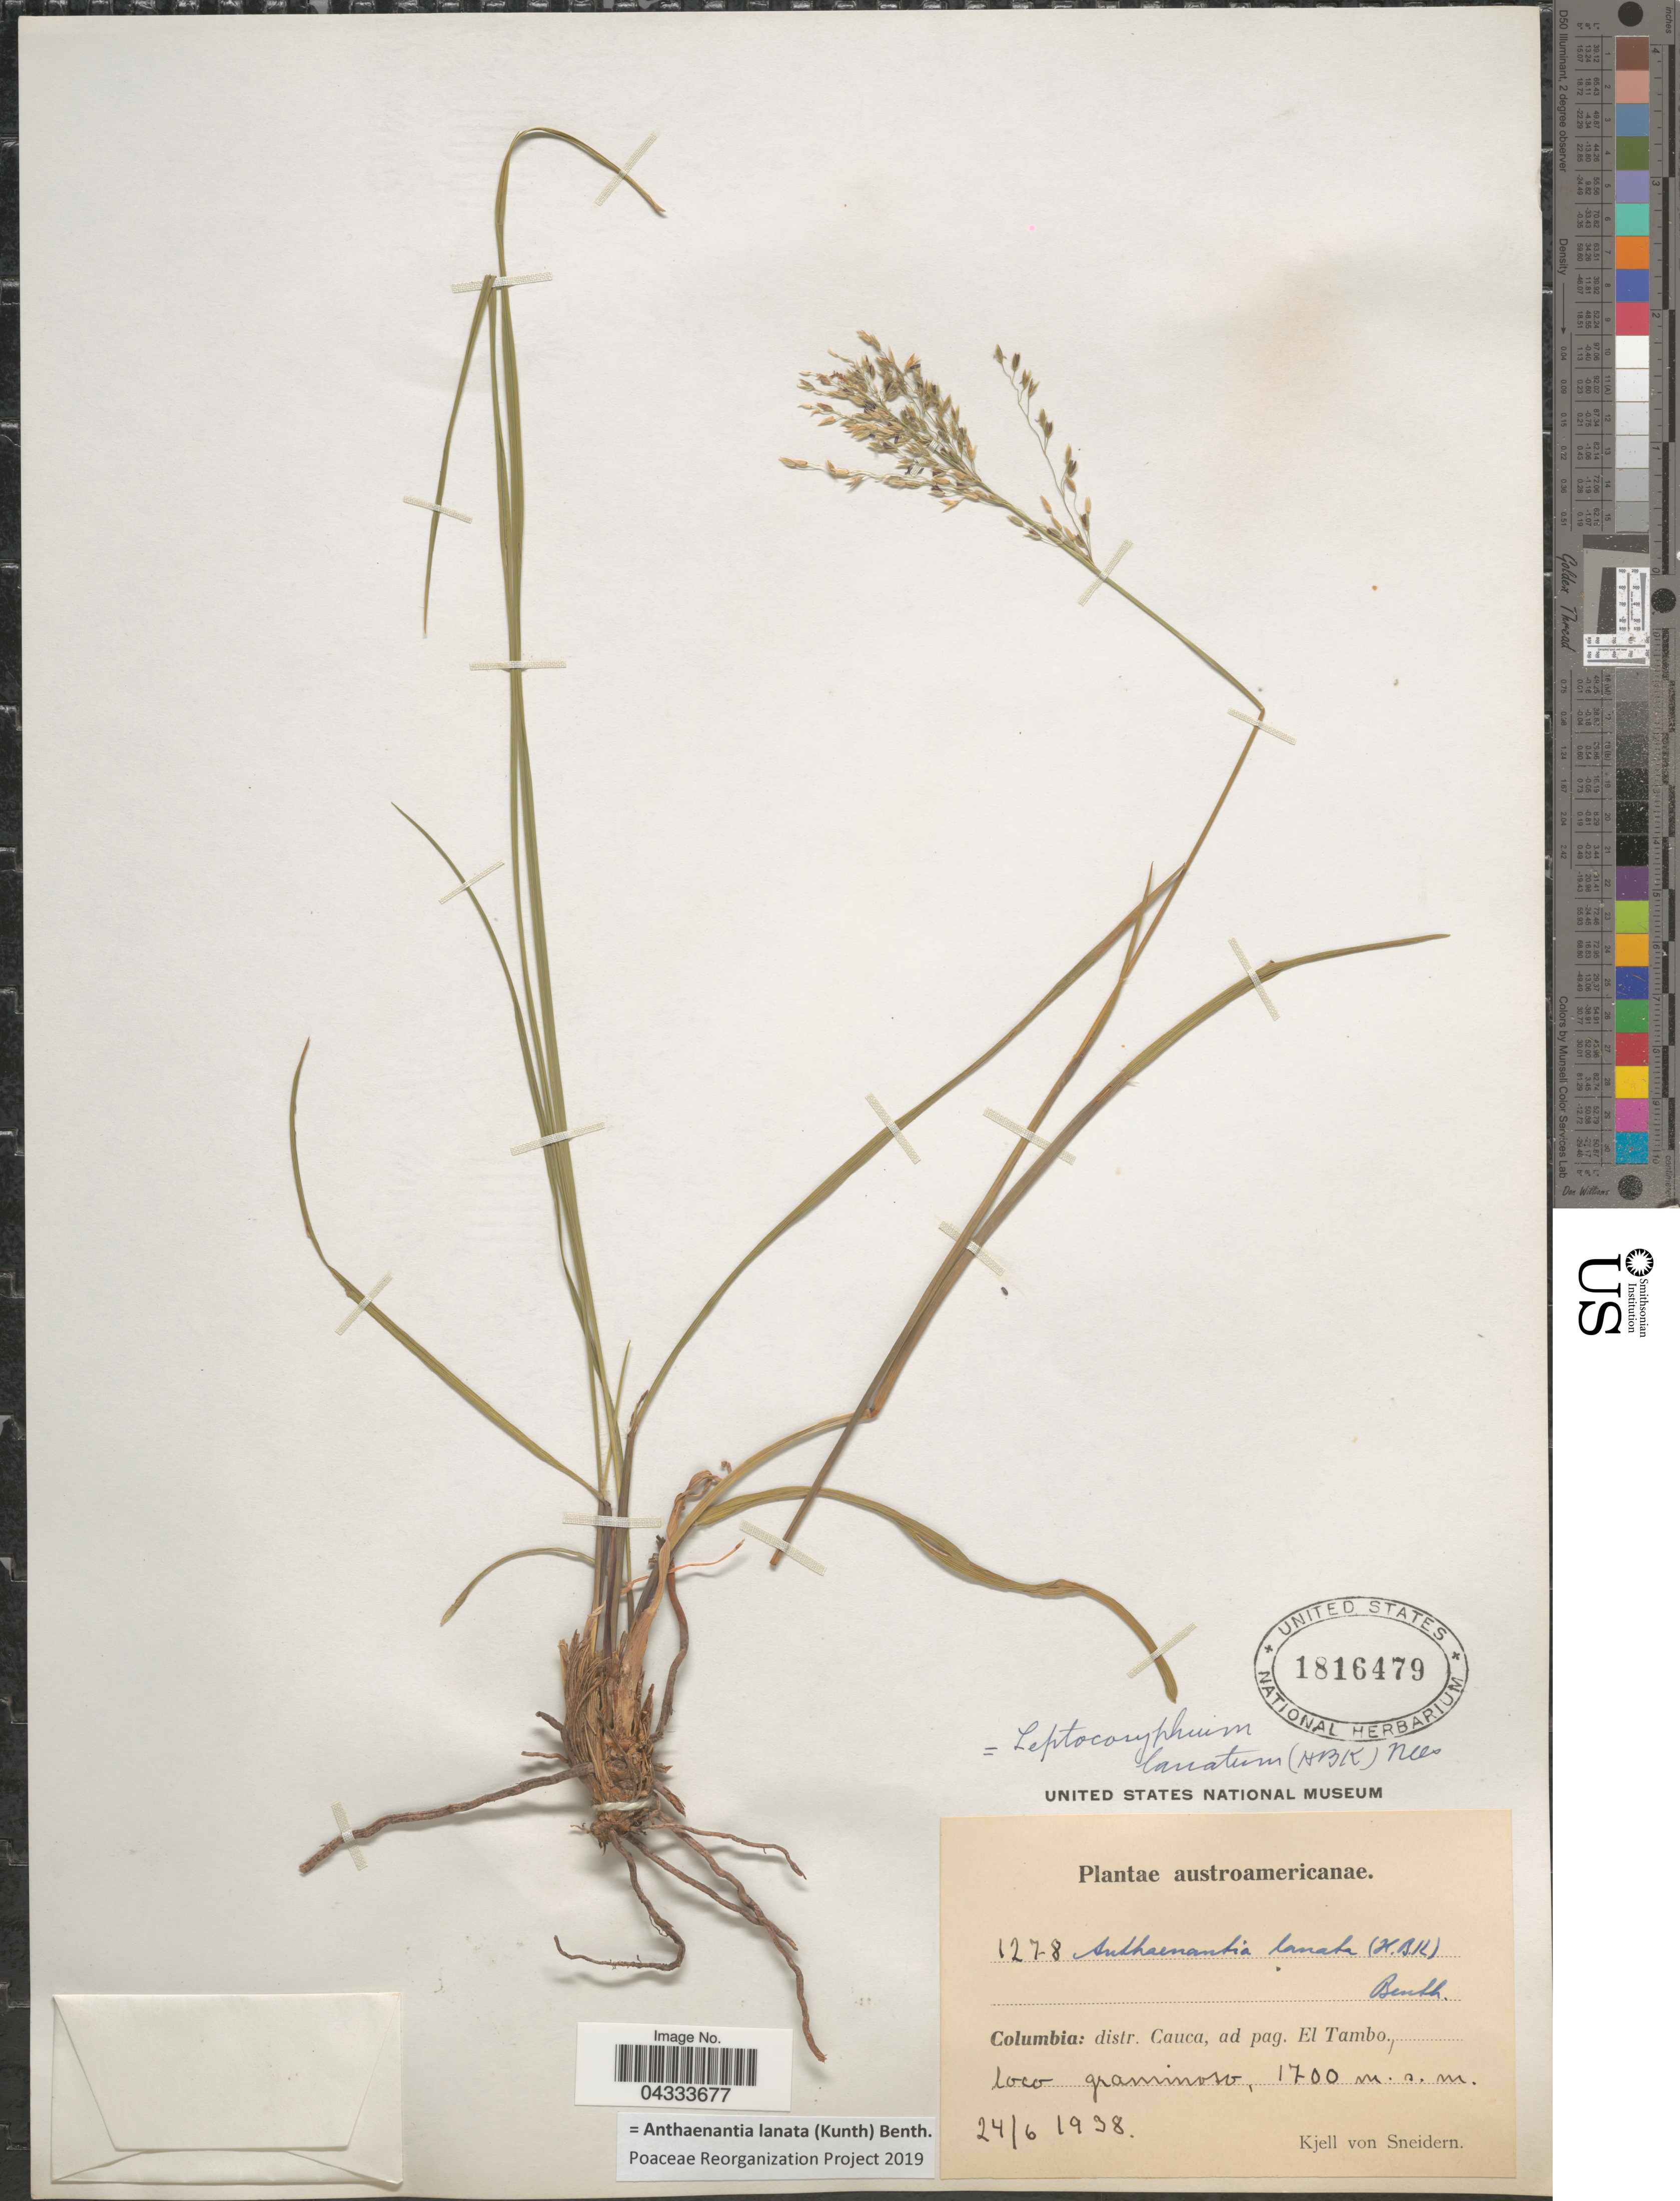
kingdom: Plantae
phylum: Tracheophyta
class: Liliopsida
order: Poales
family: Poaceae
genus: Anthaenantia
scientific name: Anthaenantia lanata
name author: (Kunth) Benth.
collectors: K. von Sneidern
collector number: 1278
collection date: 1938-06-24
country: Colombia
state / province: Cauca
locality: Austroamericanae. Distr. Cauca, ad pag. El Tambo.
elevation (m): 1700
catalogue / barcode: US 1816479